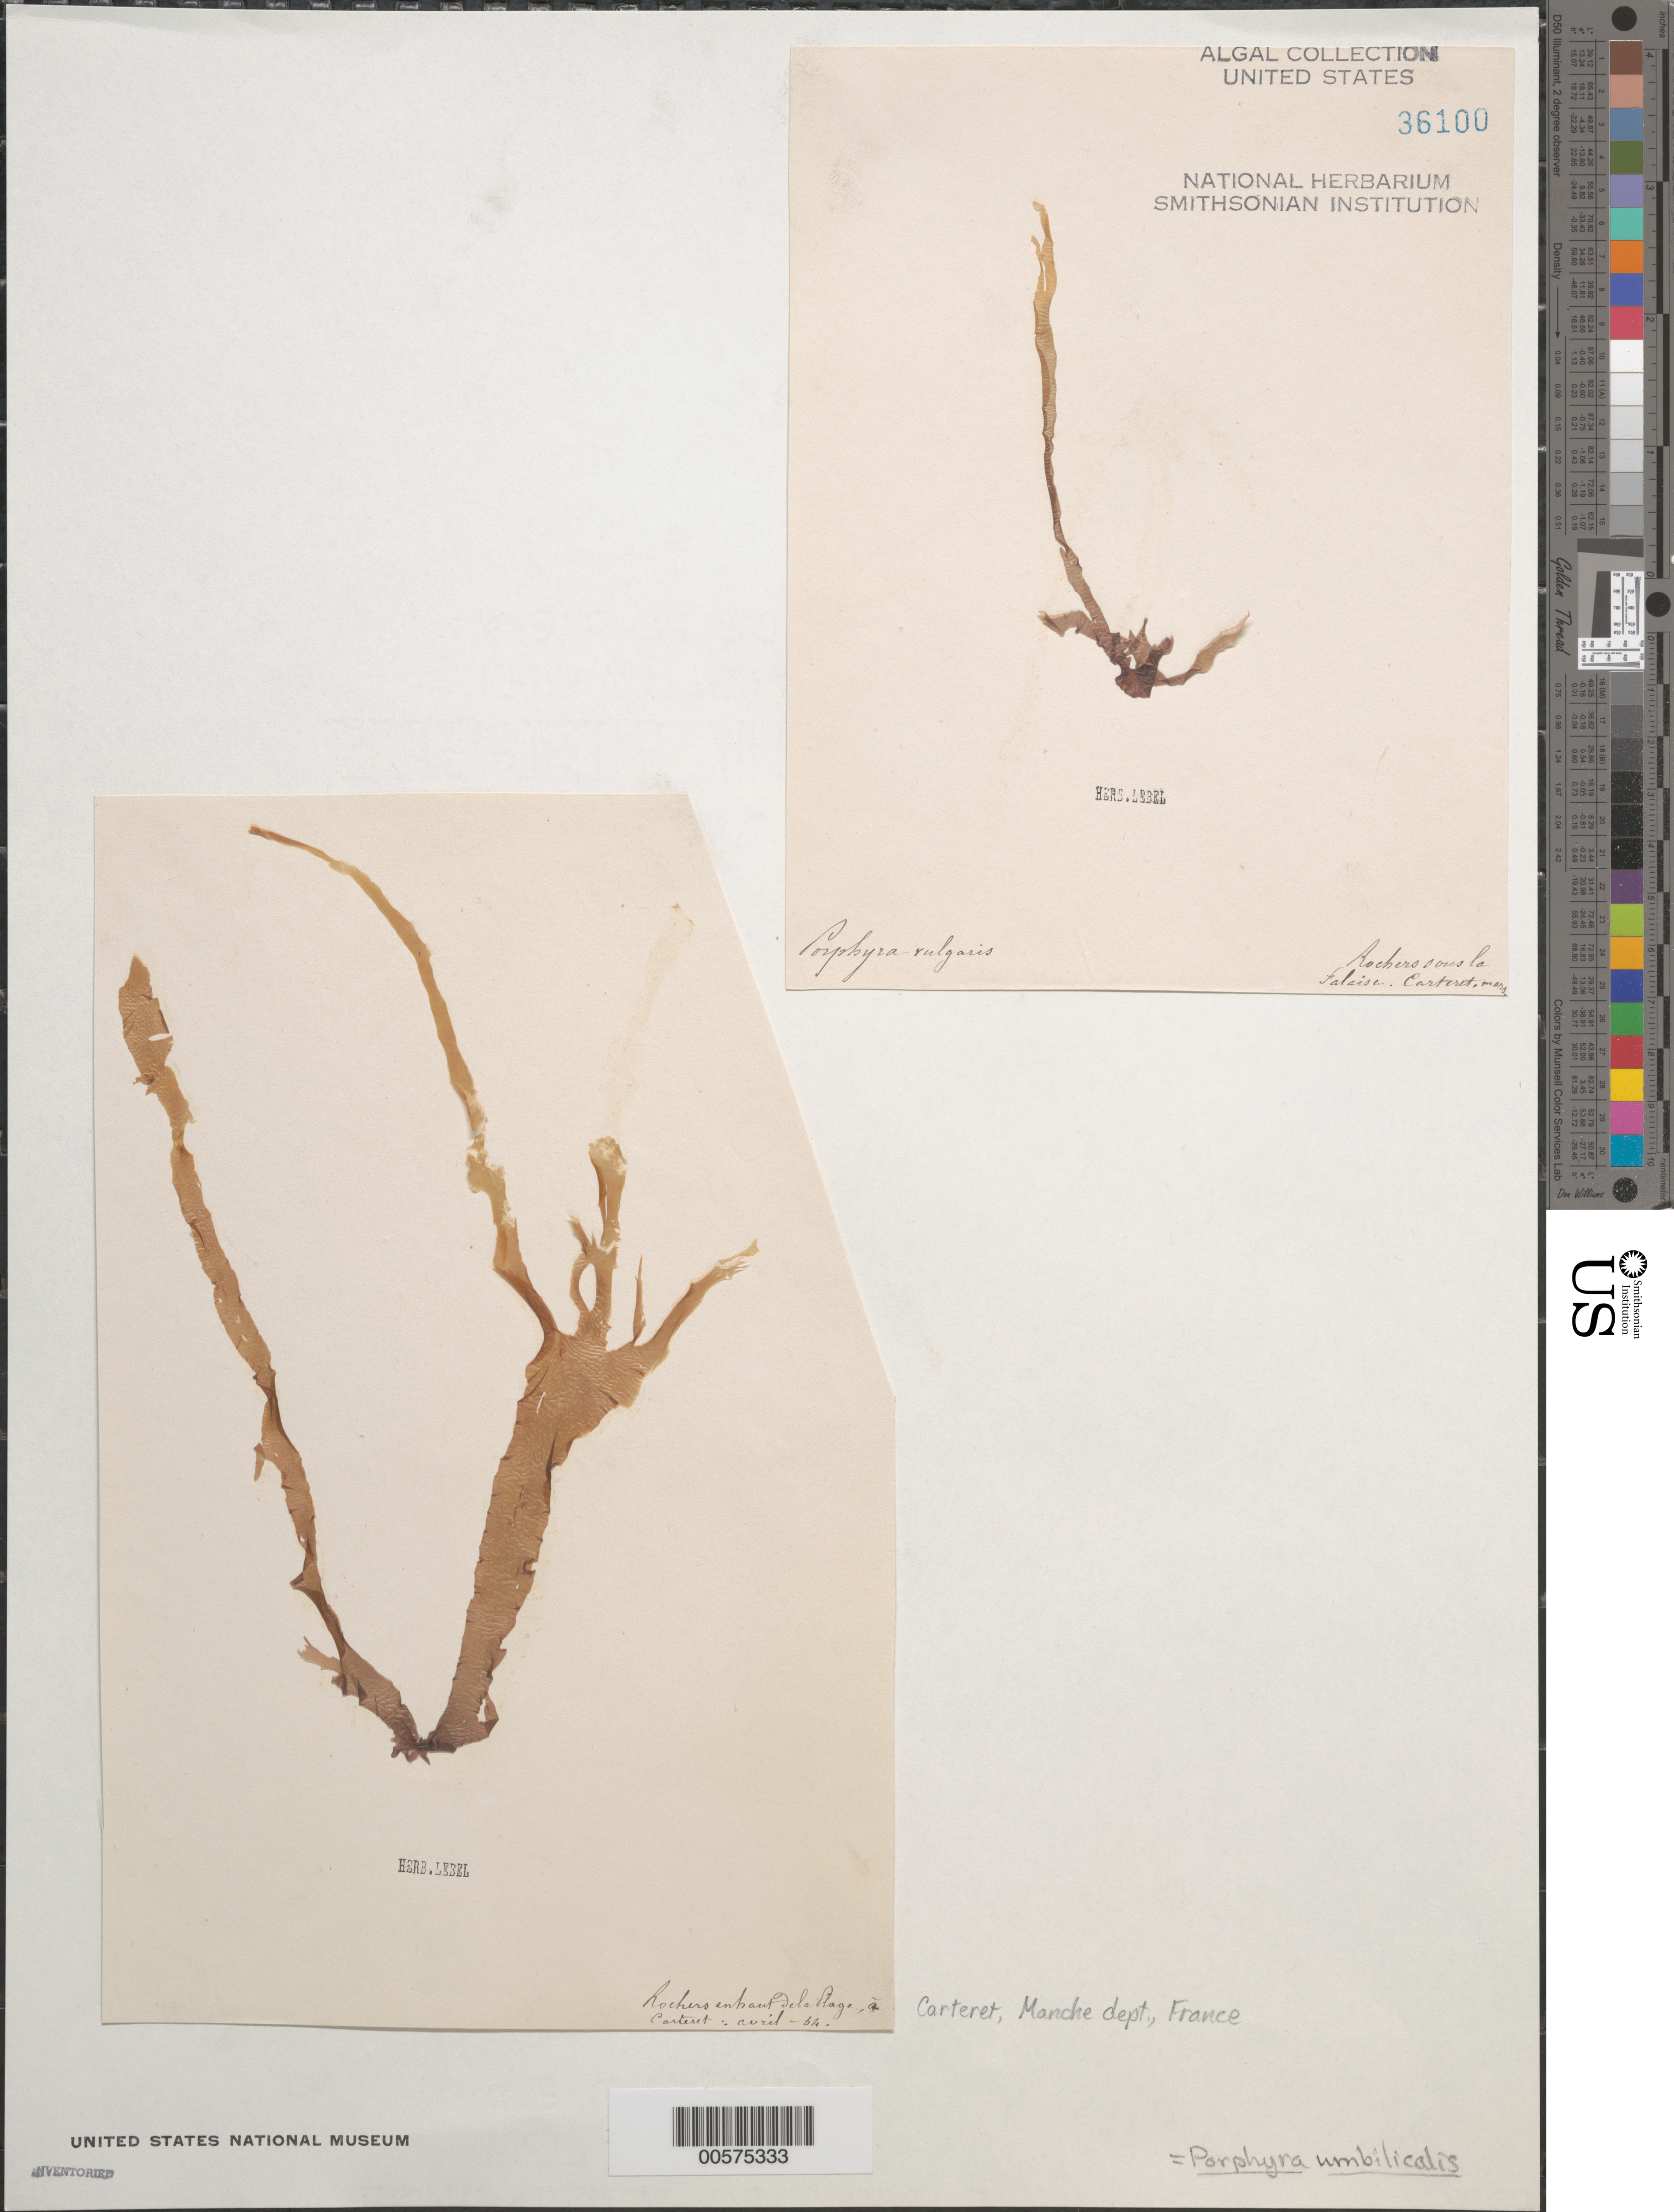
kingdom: Plantae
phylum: Rhodophyta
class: Bangiophyceae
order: Bangiales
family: Bangiaceae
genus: Porphyra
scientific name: Porphyra umbilicalis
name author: Kütz.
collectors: J. Lebel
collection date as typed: Apr 1854 AND -- Mar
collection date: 1854-04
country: France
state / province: Normandie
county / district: Manche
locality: Carteret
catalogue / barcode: US 36100